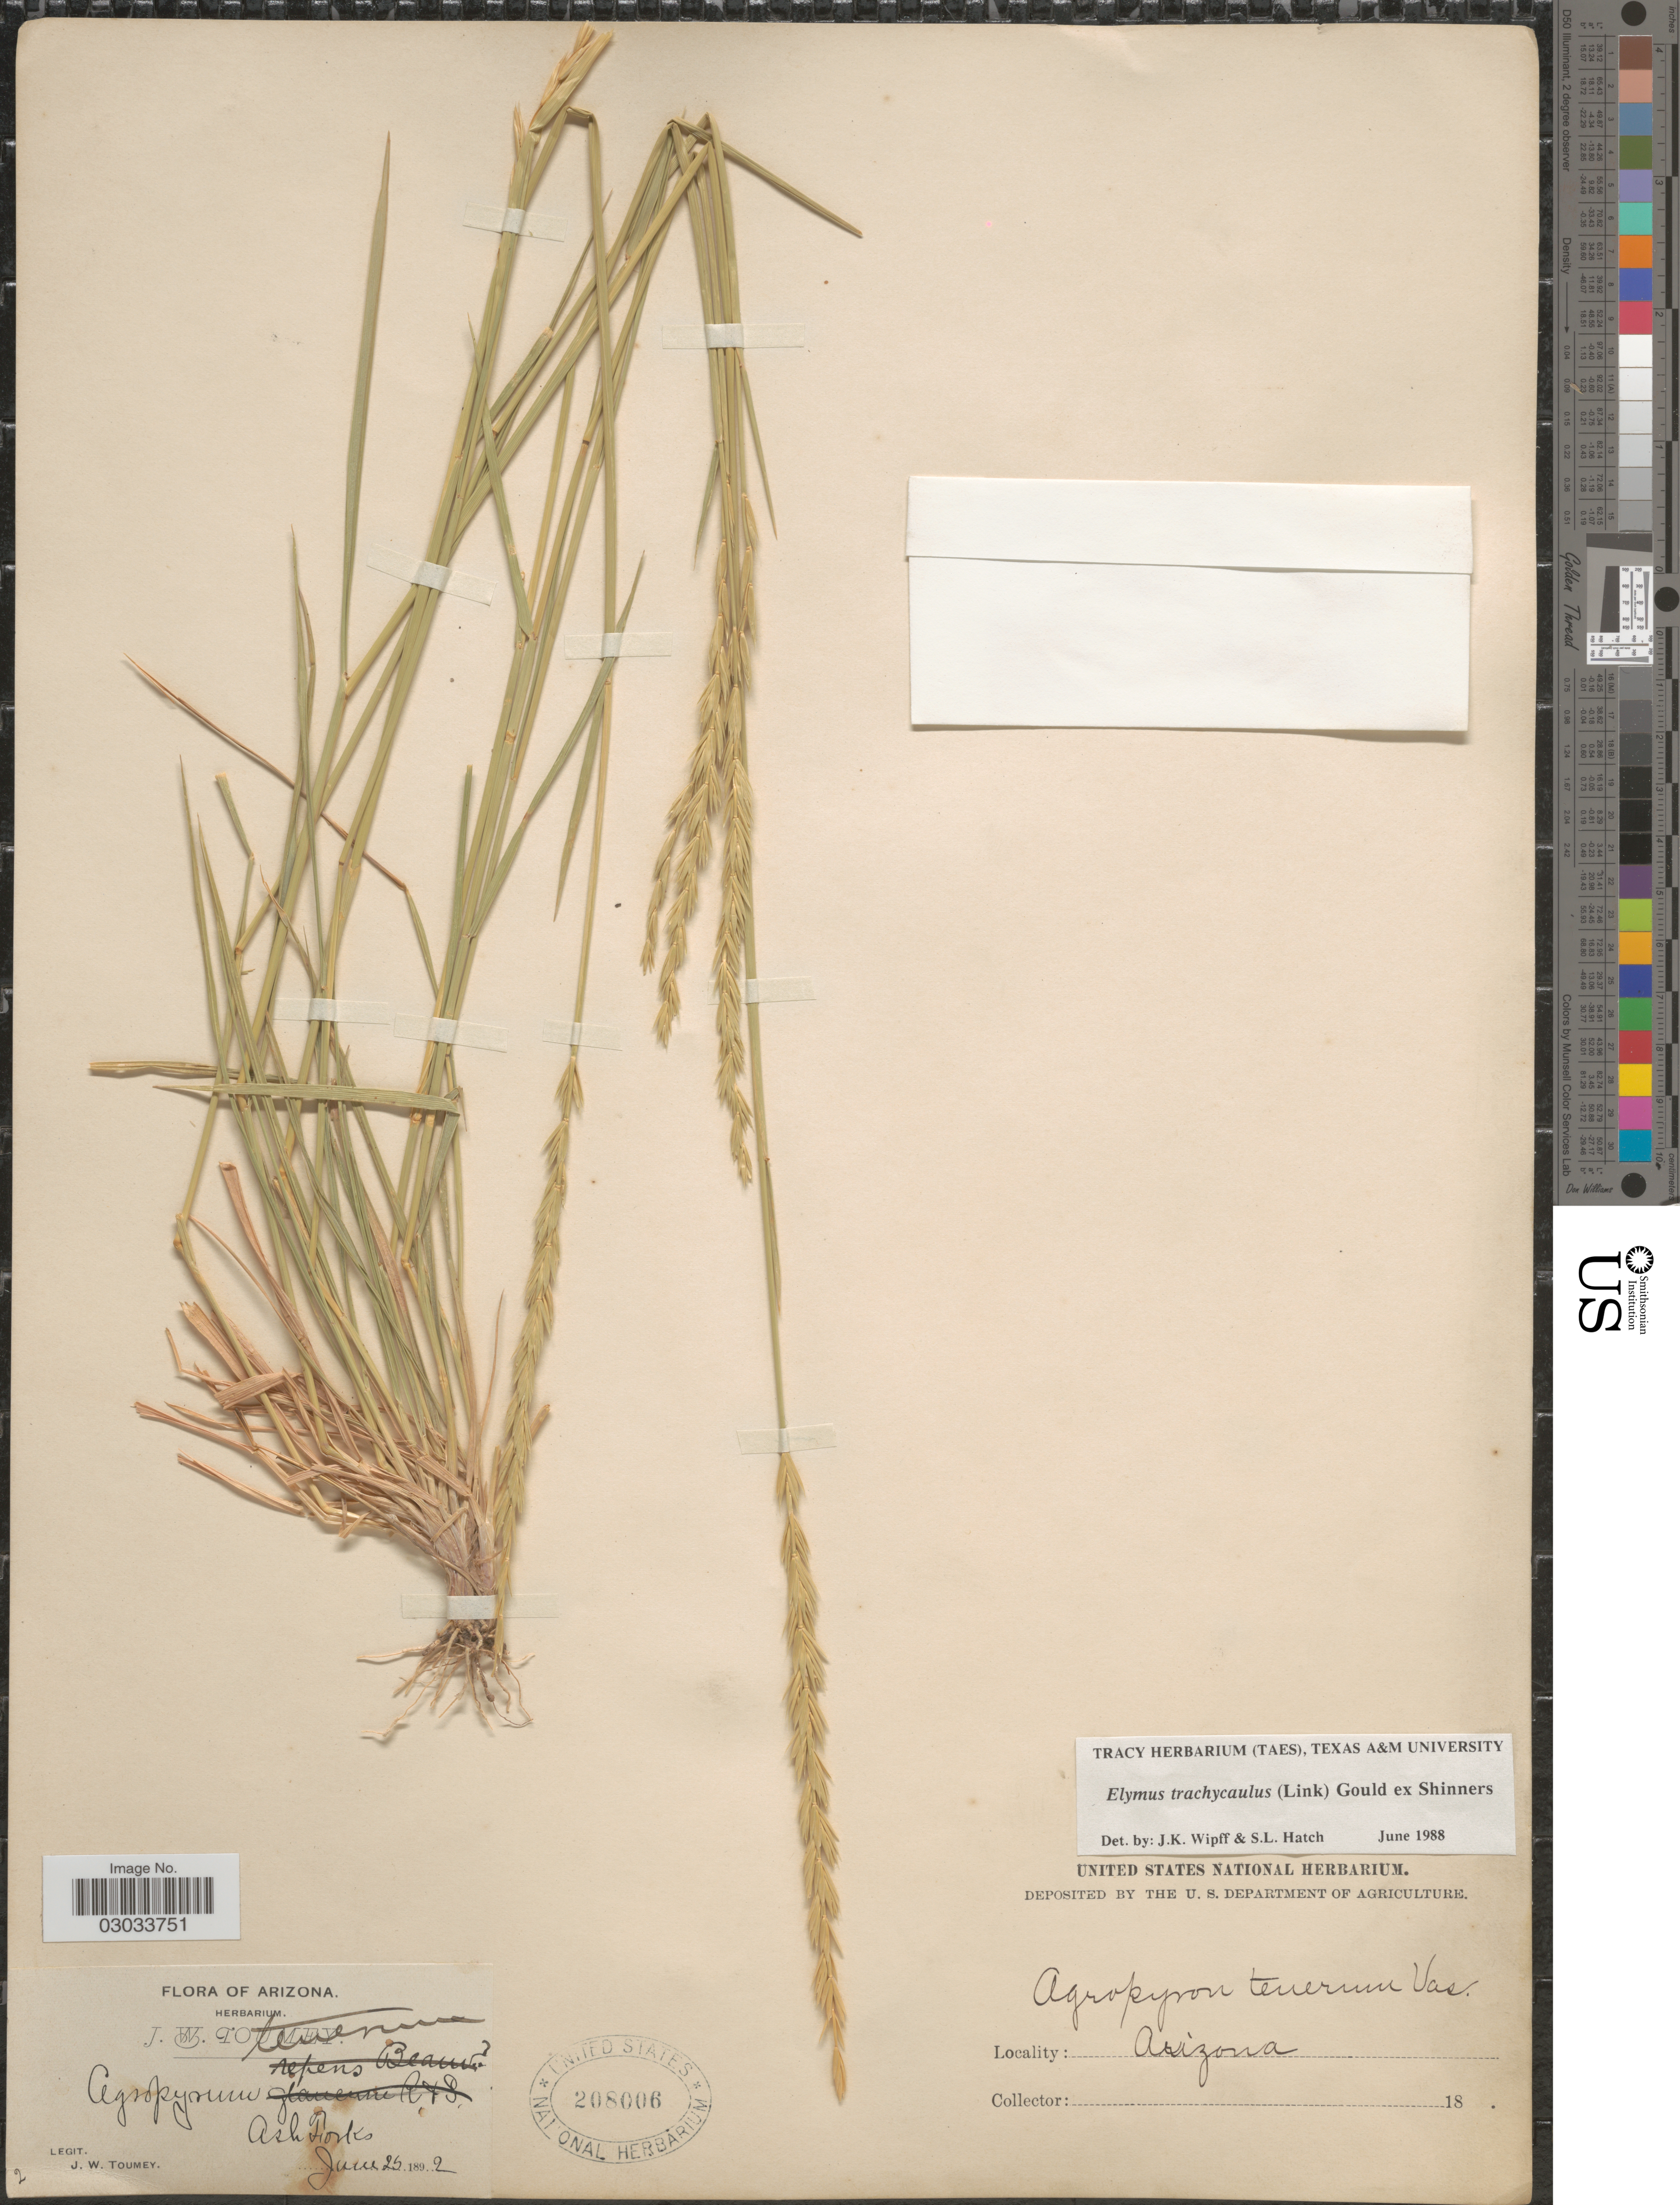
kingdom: Plantae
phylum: Tracheophyta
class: Liliopsida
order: Poales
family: Poaceae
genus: Elymus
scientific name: Elymus trachycaulus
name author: (Link) Gould ex Shinners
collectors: J. W. Toumey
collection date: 1892-06-25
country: United States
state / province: Arizona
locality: Ash Forks.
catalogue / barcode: US 208006